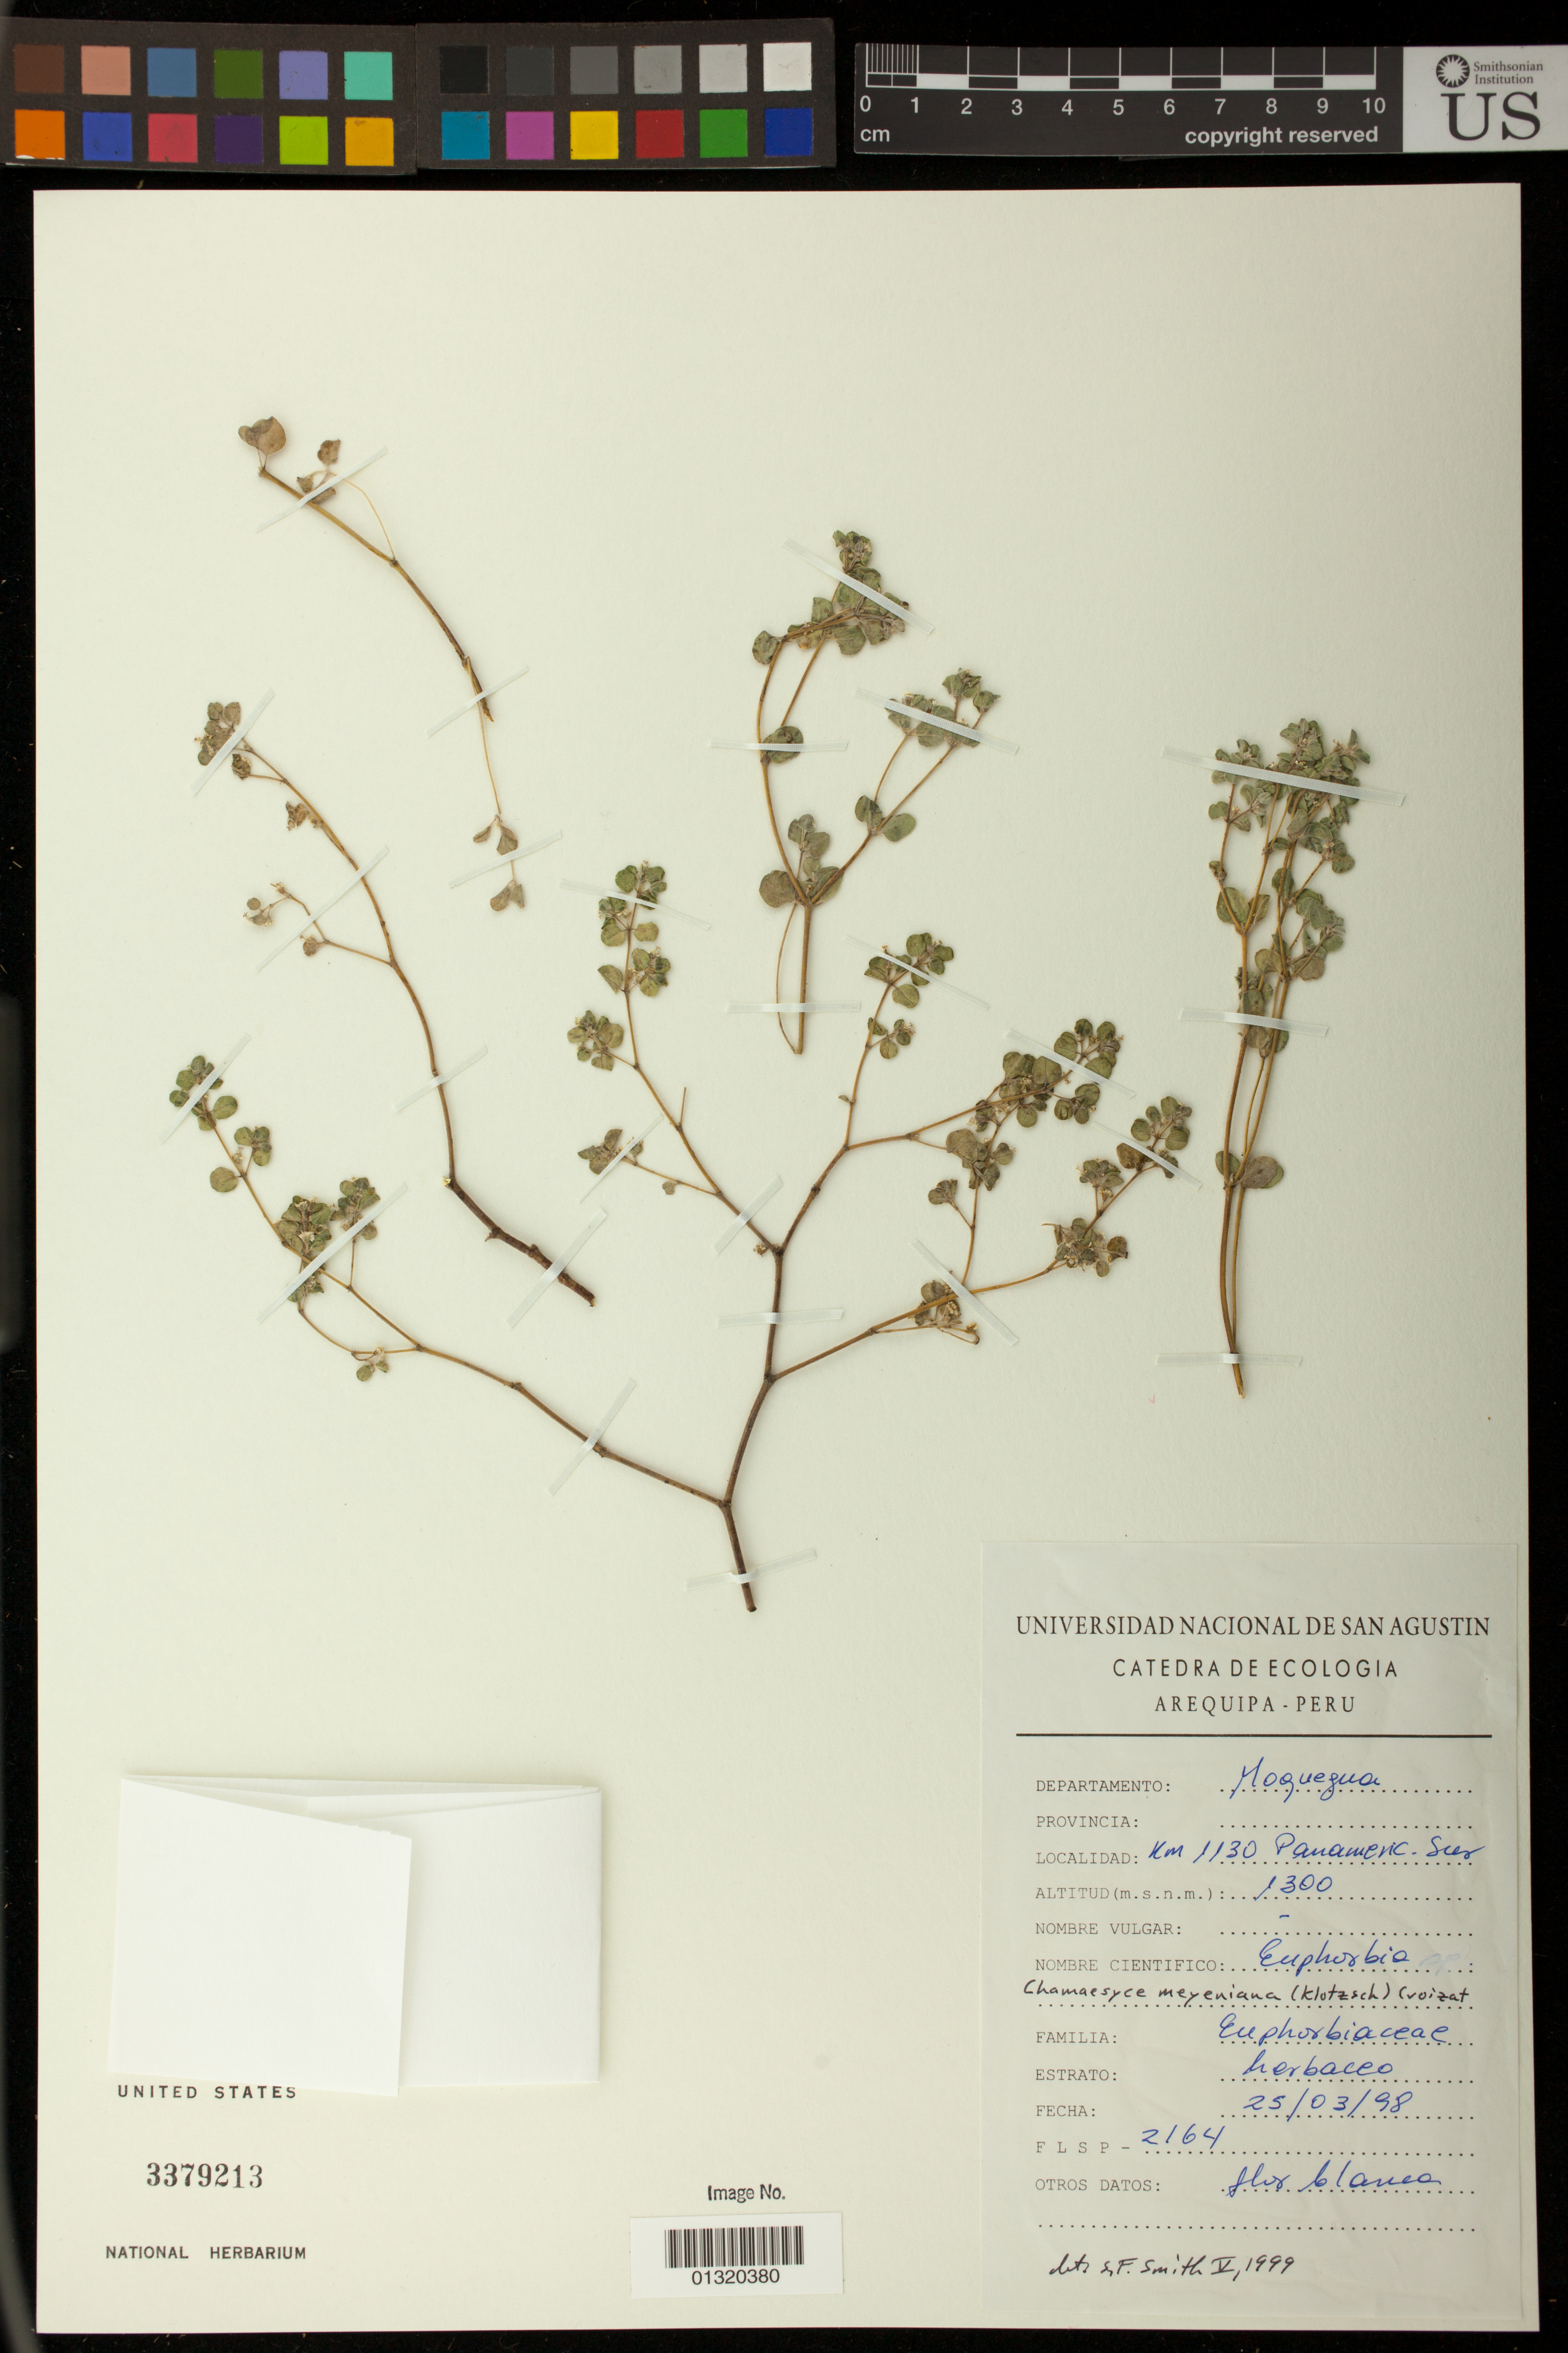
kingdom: Plantae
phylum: Tracheophyta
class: Magnoliopsida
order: Malpighiales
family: Euphorbiaceae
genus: Euphorbia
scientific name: Euphorbia meyeniana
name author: Klotzsch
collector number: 2164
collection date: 1998-03-25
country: Peru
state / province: Moquegua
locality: km 1130 Panameric. Siez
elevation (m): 1300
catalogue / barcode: US 3379213